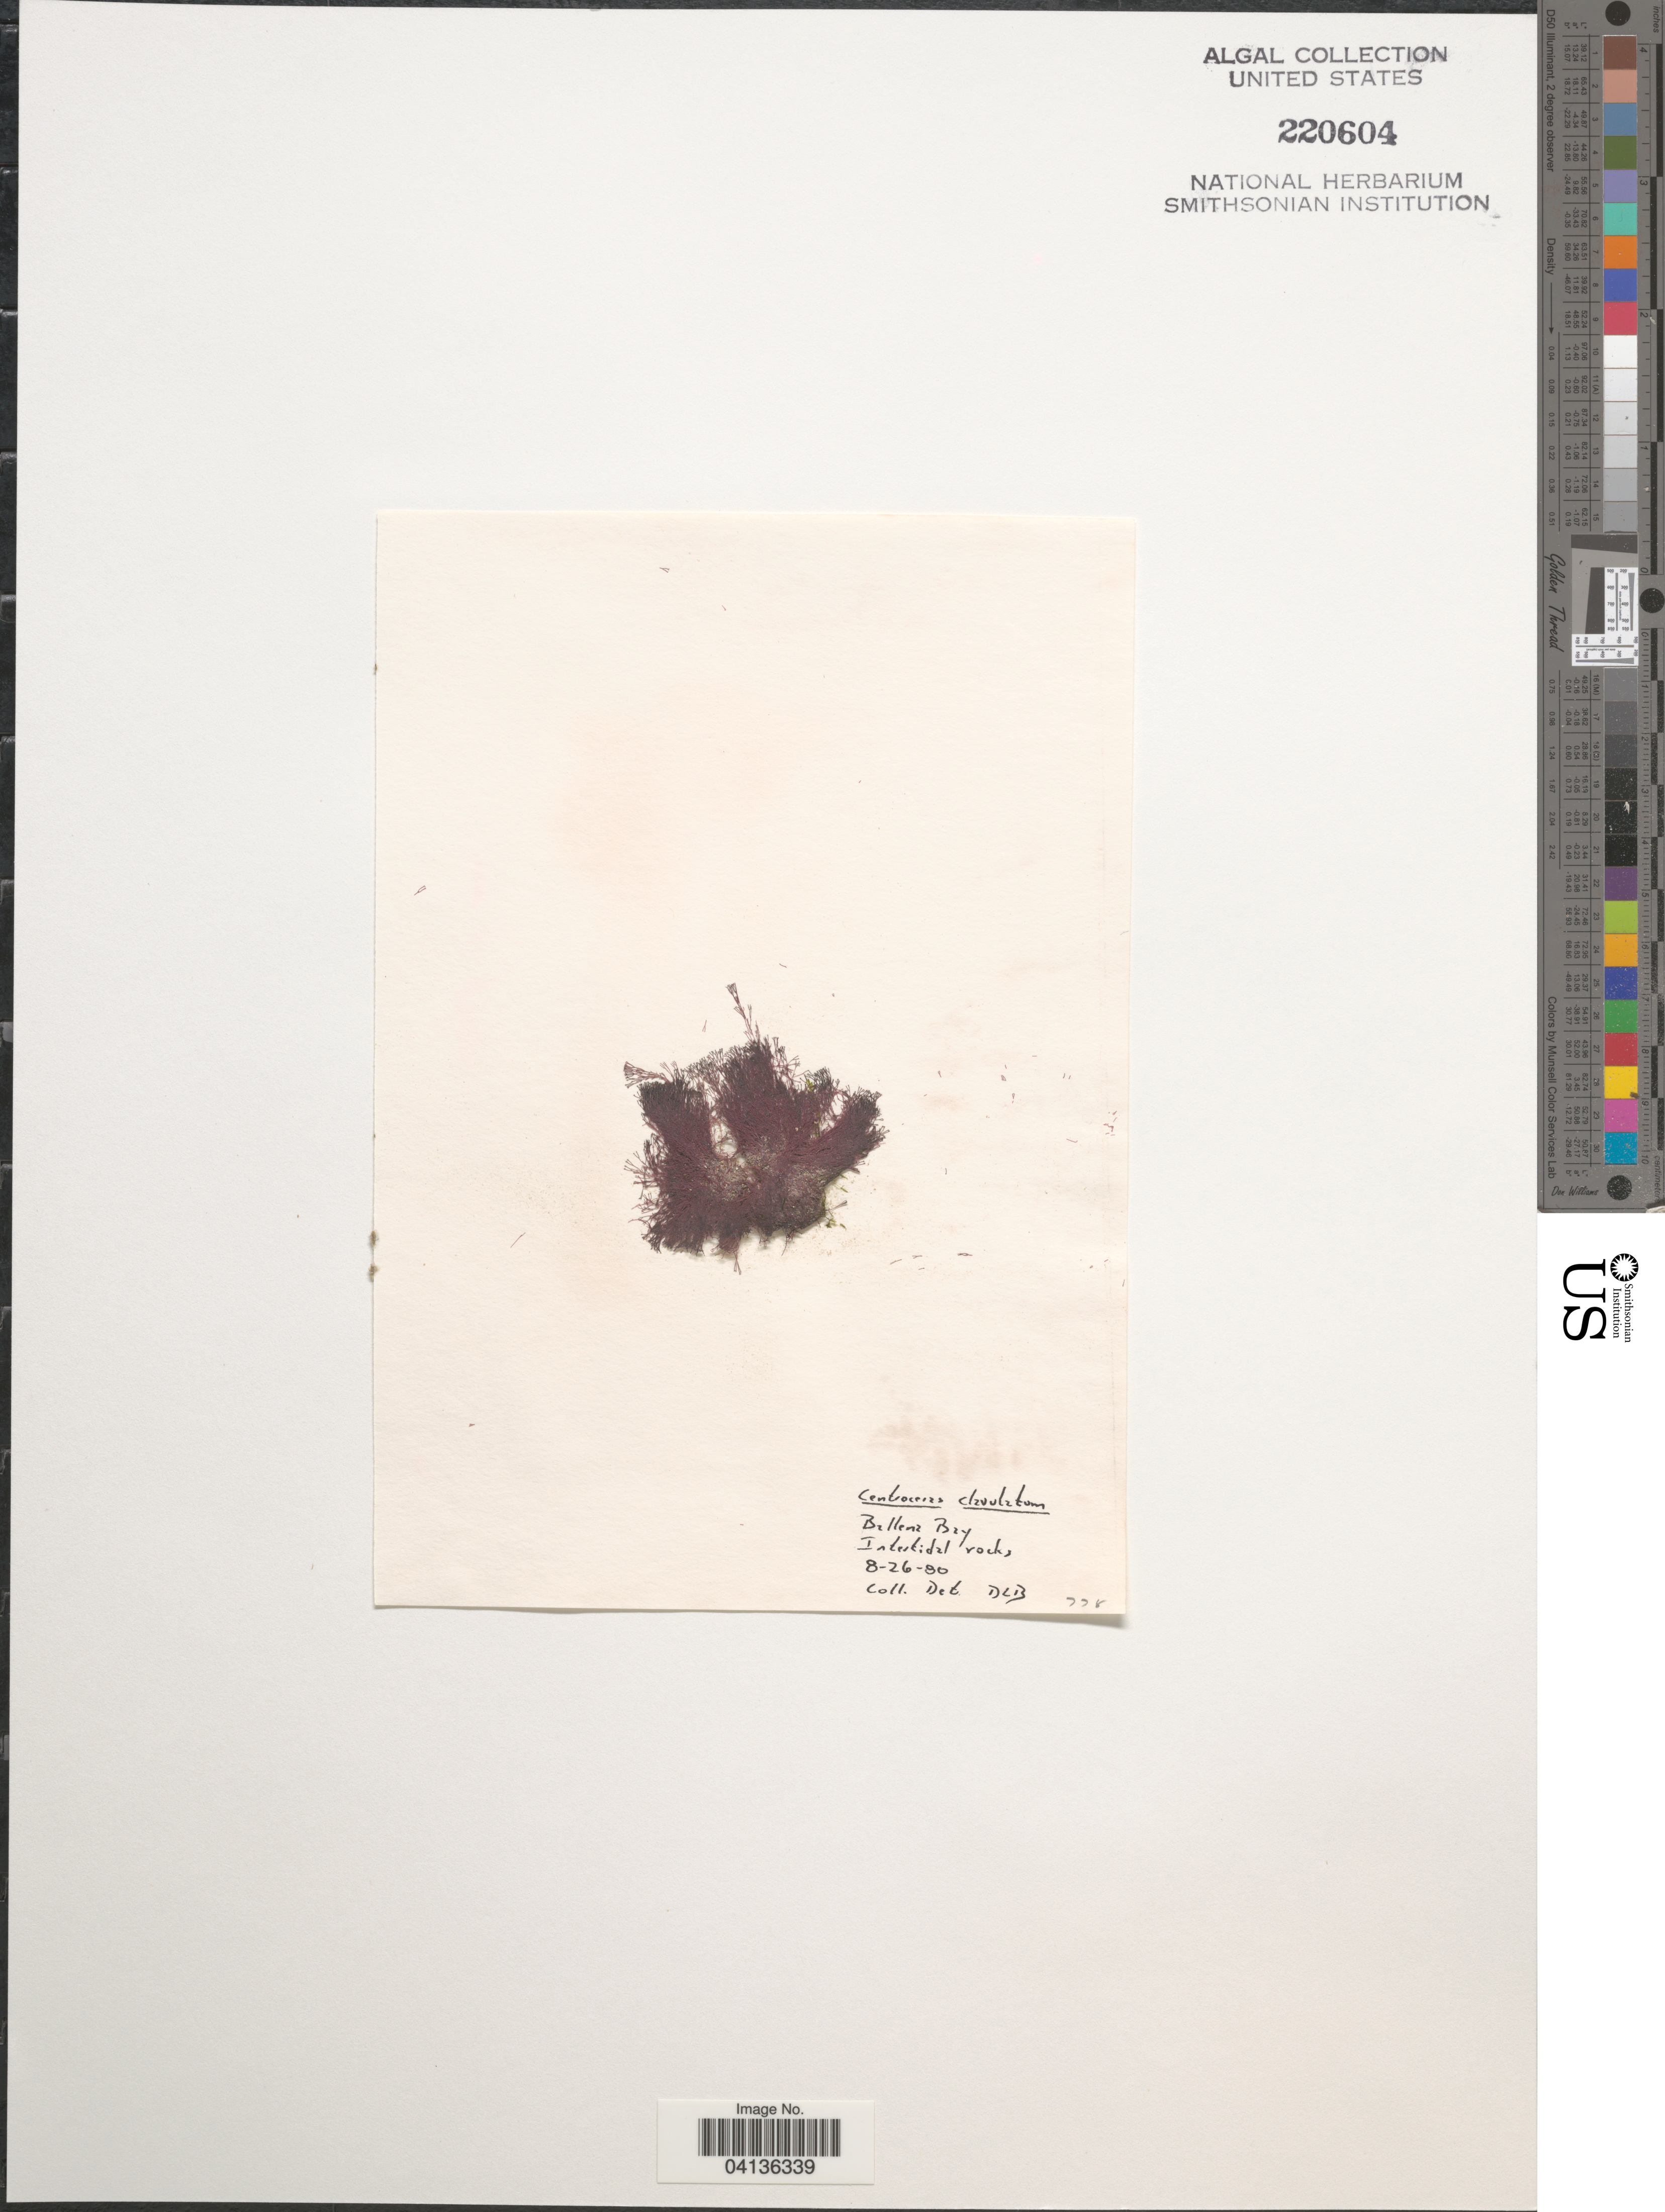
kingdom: Plantae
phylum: Rhodophyta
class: Florideophyceae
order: Ceramiales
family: Ceramiaceae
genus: Centroceras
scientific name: Centroceras clavulatum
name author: (C. Agardh) Mont.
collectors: D. L. B.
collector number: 778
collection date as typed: Transcribed d/m/y: 26/8/80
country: Puerto Rico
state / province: Guánica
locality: Ballena Bay.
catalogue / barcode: US 220604